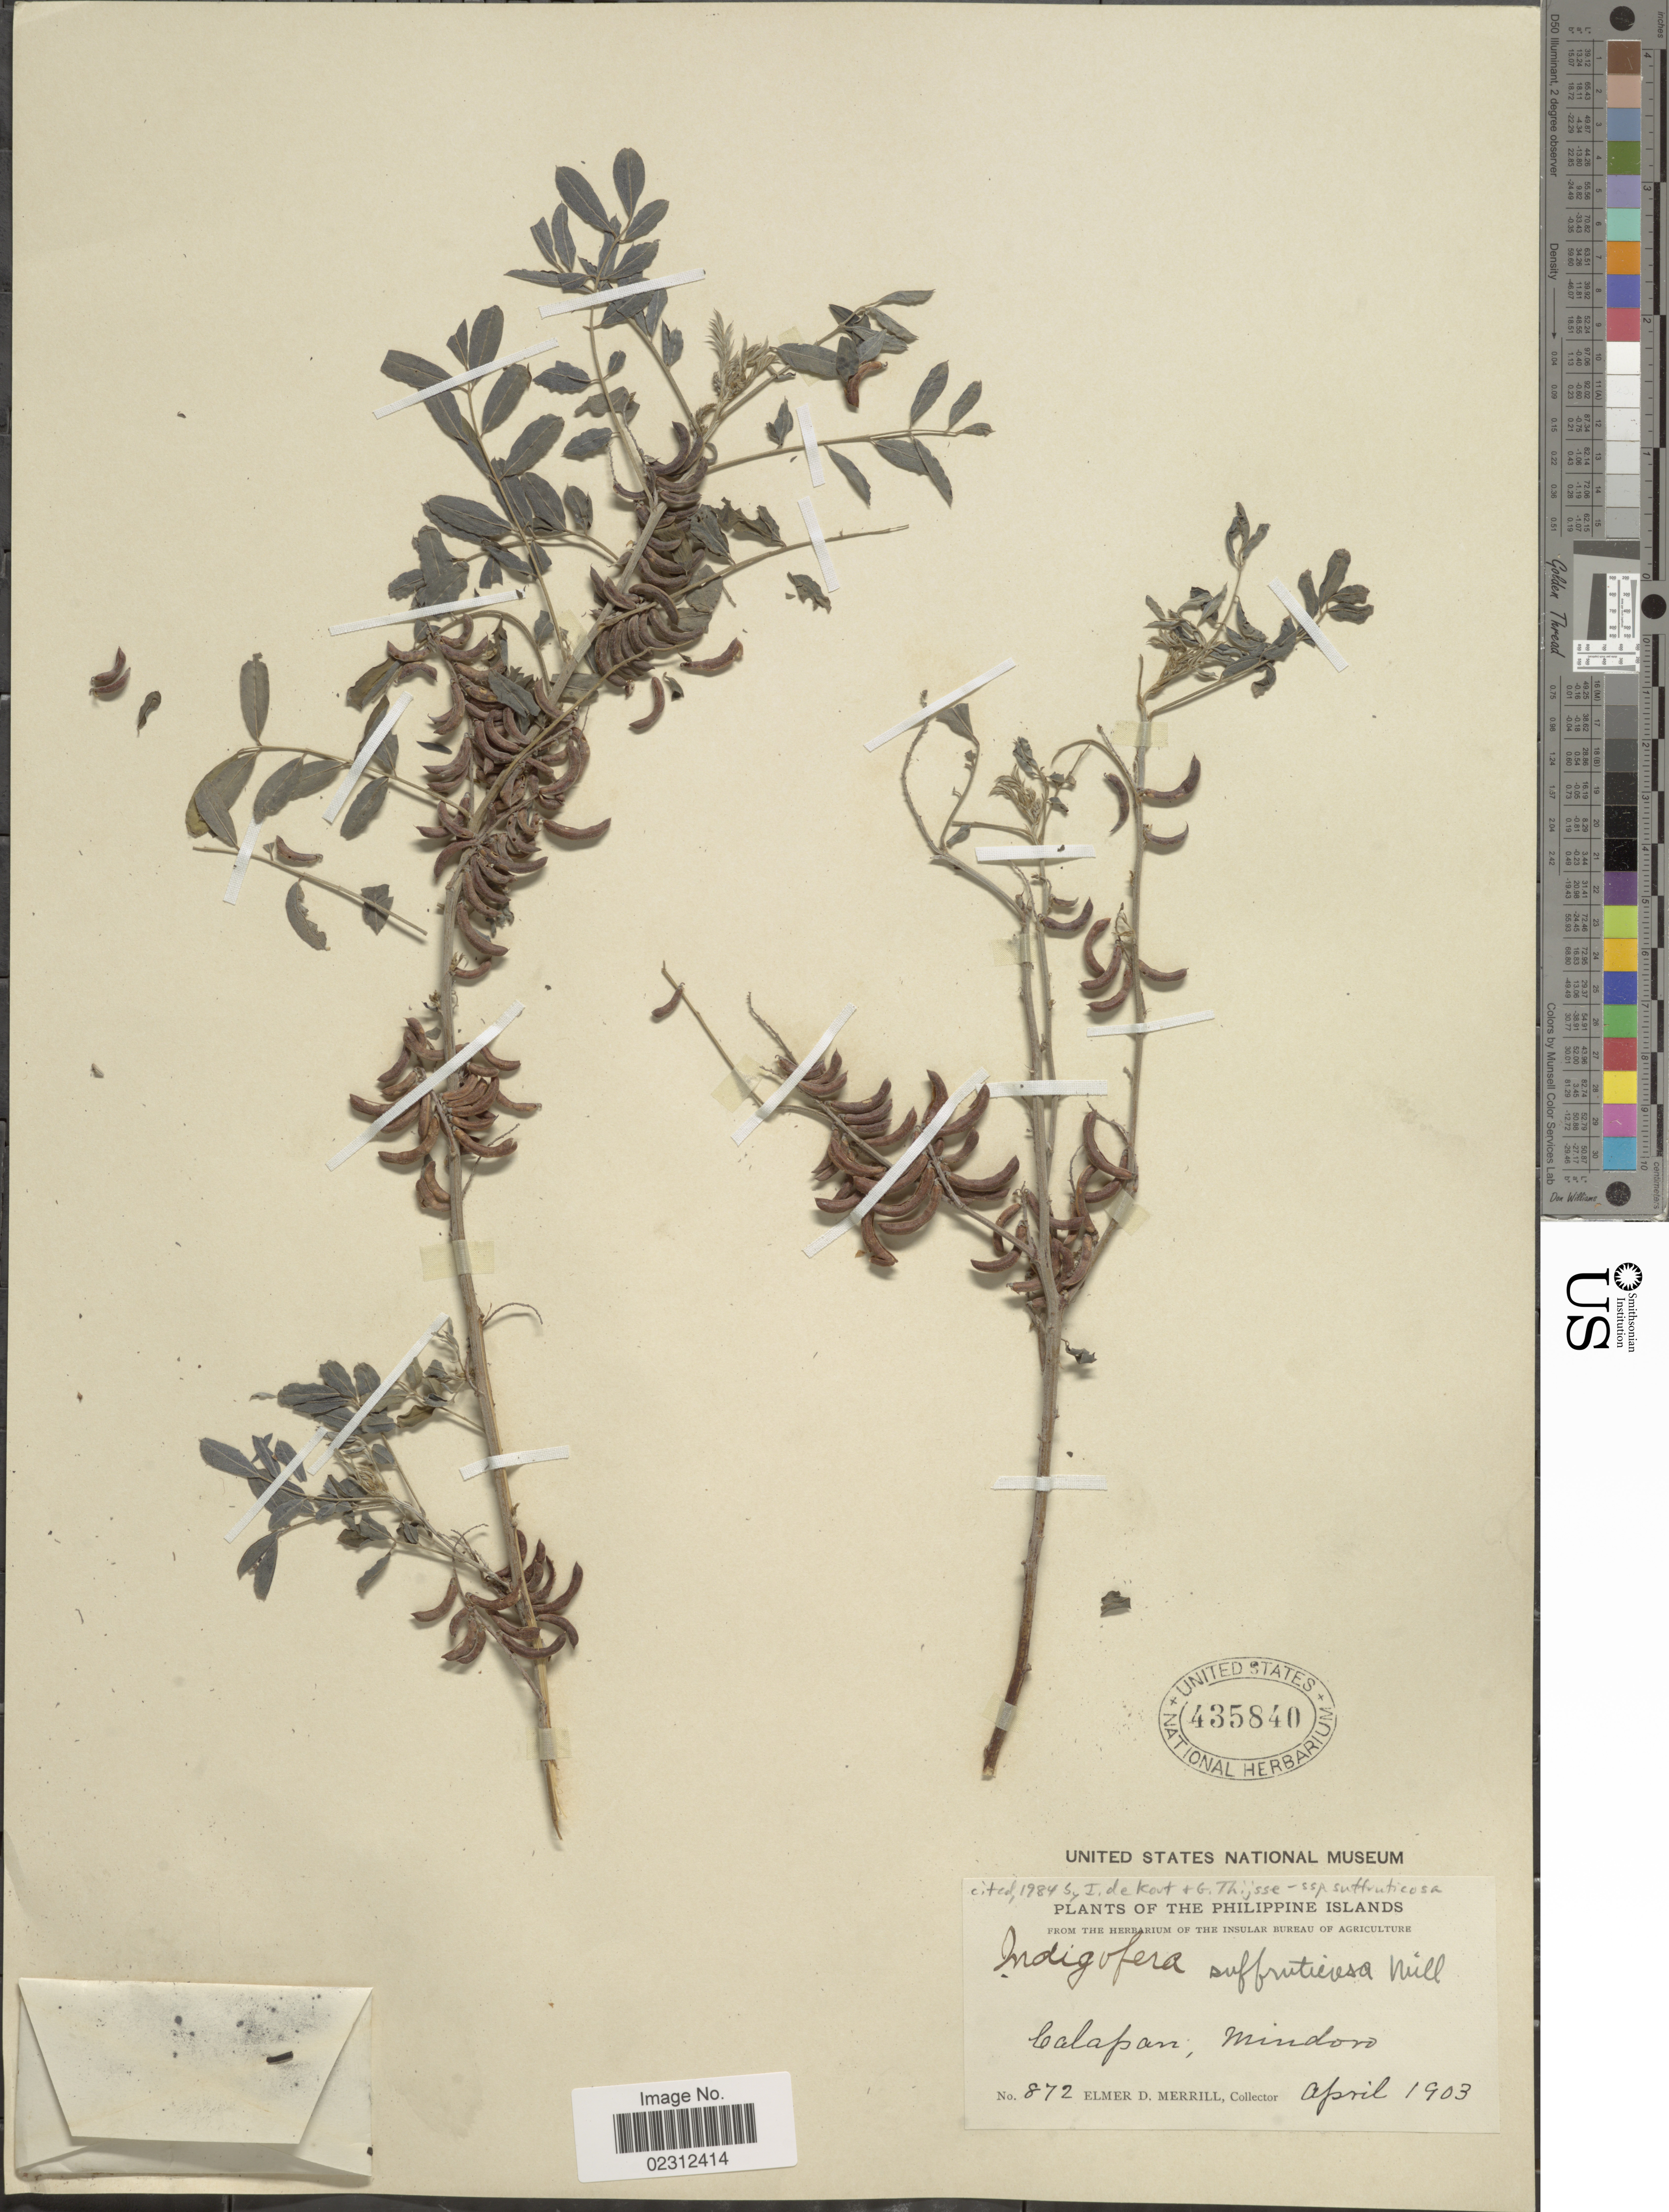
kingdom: Plantae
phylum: Tracheophyta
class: Magnoliopsida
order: Fabales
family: Fabaceae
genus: Indigofera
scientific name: Indigofera suffruticosa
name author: Mill.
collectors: E. D. Merrill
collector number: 872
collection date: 1903-04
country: Philippines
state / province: Mimaropa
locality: Calapan, Mindoro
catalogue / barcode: US 435840